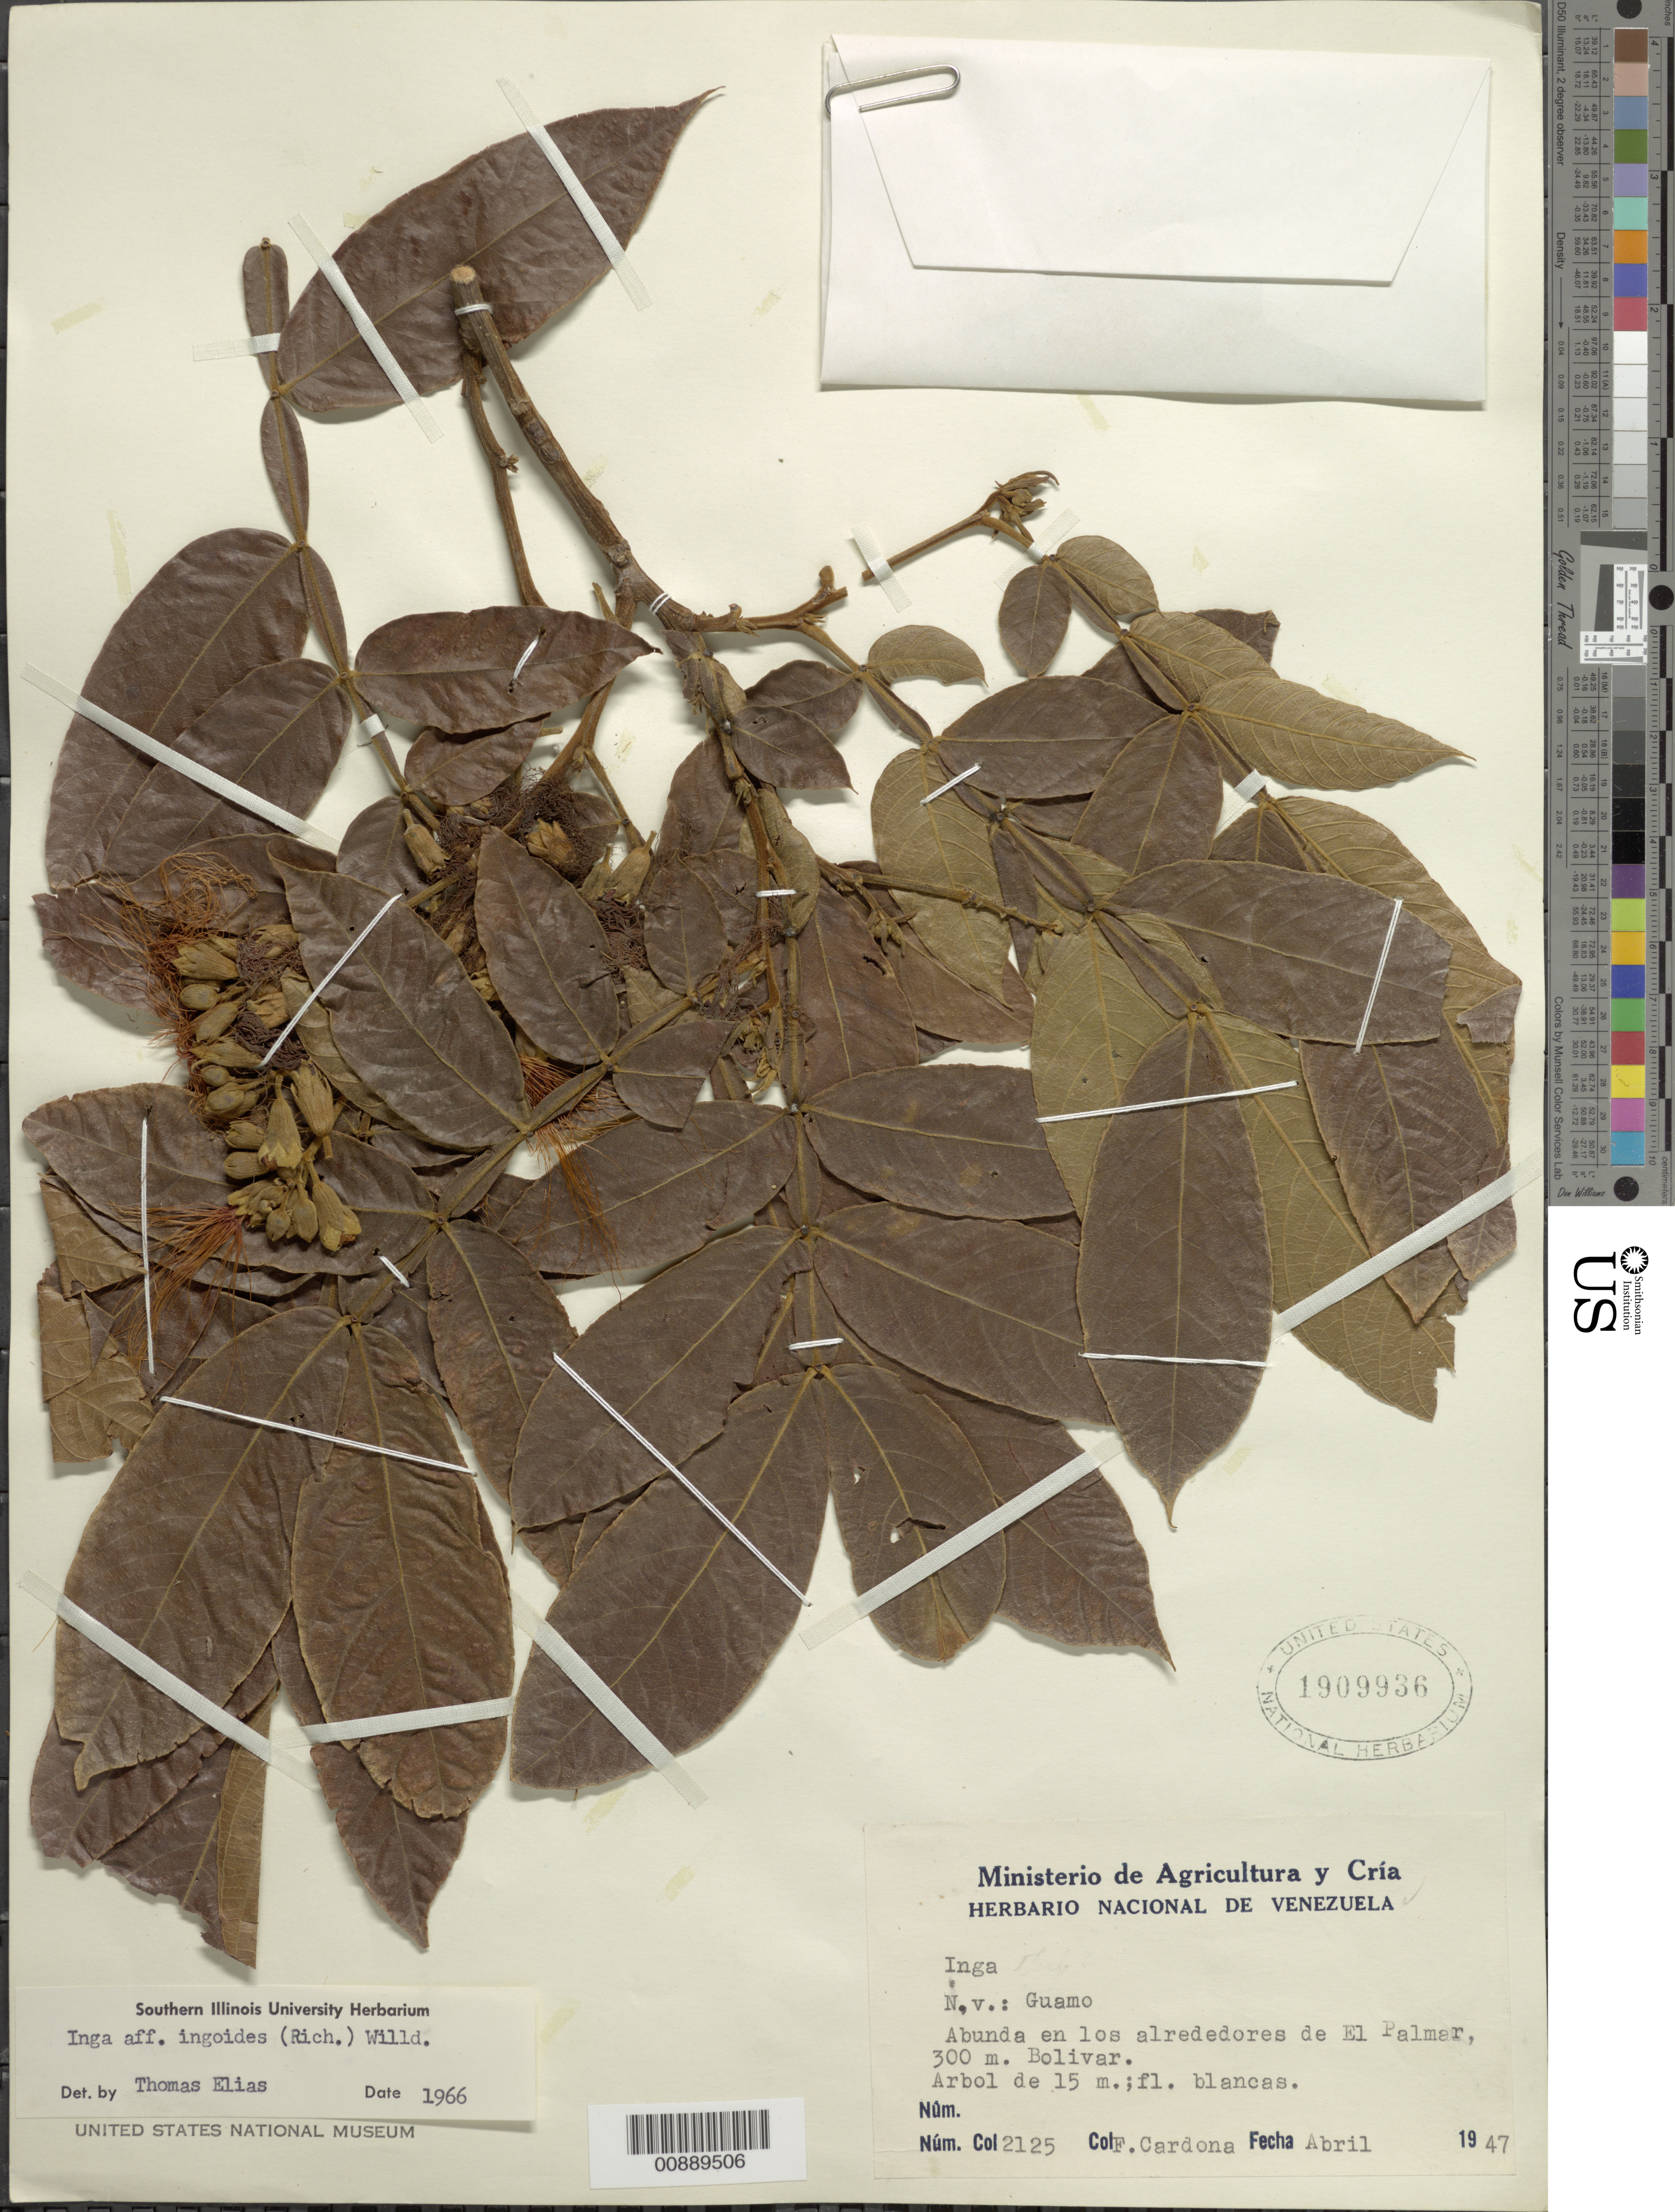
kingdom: Plantae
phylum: Tracheophyta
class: Magnoliopsida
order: Fabales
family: Fabaceae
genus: Inga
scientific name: Inga ingoides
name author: (Rich.) Willd.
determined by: Elias, Thomas S.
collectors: F. Cardona Puig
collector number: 2125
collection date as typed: Apr-47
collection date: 1947-04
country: Venezuela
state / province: Bolívar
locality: El Palmar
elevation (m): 300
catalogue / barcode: US 1909936